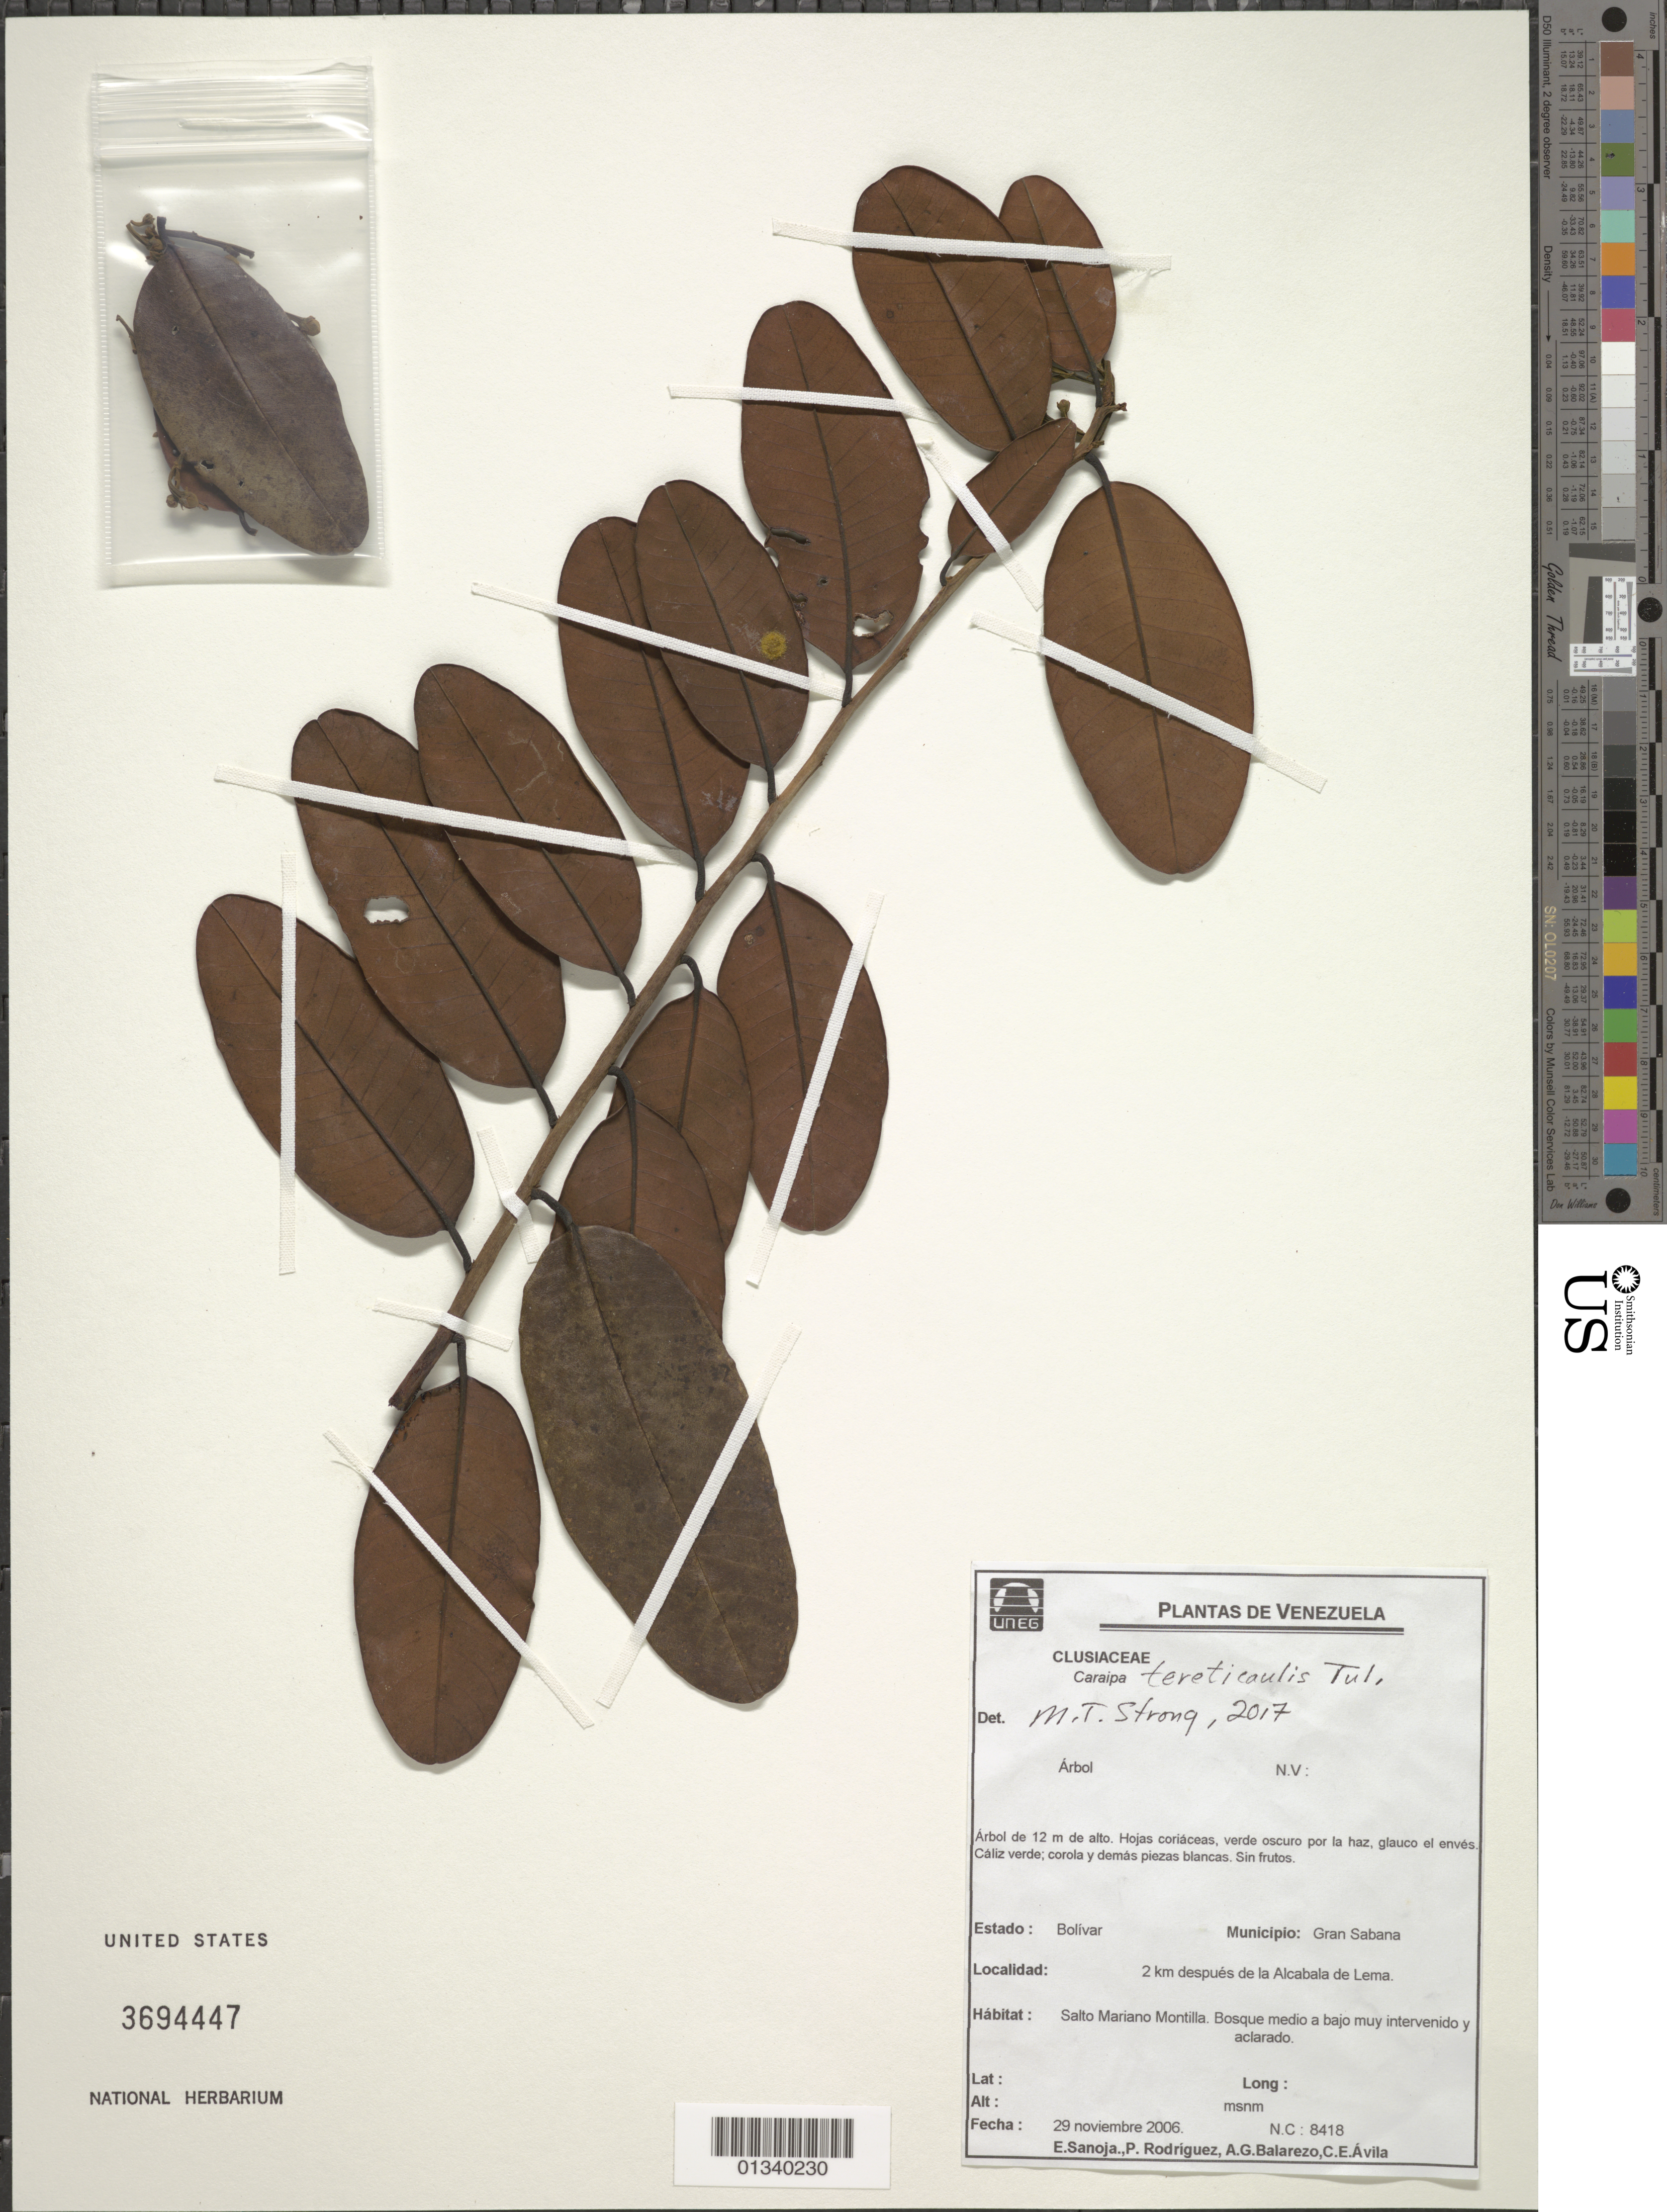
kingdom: Plantae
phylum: Tracheophyta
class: Magnoliopsida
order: Malpighiales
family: Calophyllaceae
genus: Caraipa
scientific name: Caraipa tereticaulis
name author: Tul.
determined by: Strong, M. T., (US), Smithsonian Institution - National Museum of Natural History (UNITED STATES)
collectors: E. Sanoja, P. Rodriguez, A. Balarezo & C. Avila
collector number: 8418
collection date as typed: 29 November 2006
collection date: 2006-11-29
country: Venezuela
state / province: Bolivar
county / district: Gran Sabana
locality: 2 km despues de la Alcabala de Lema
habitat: Salto Mariano Montilla; bosque medio a bajo muy intervenido y aclarado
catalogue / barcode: US 3694447